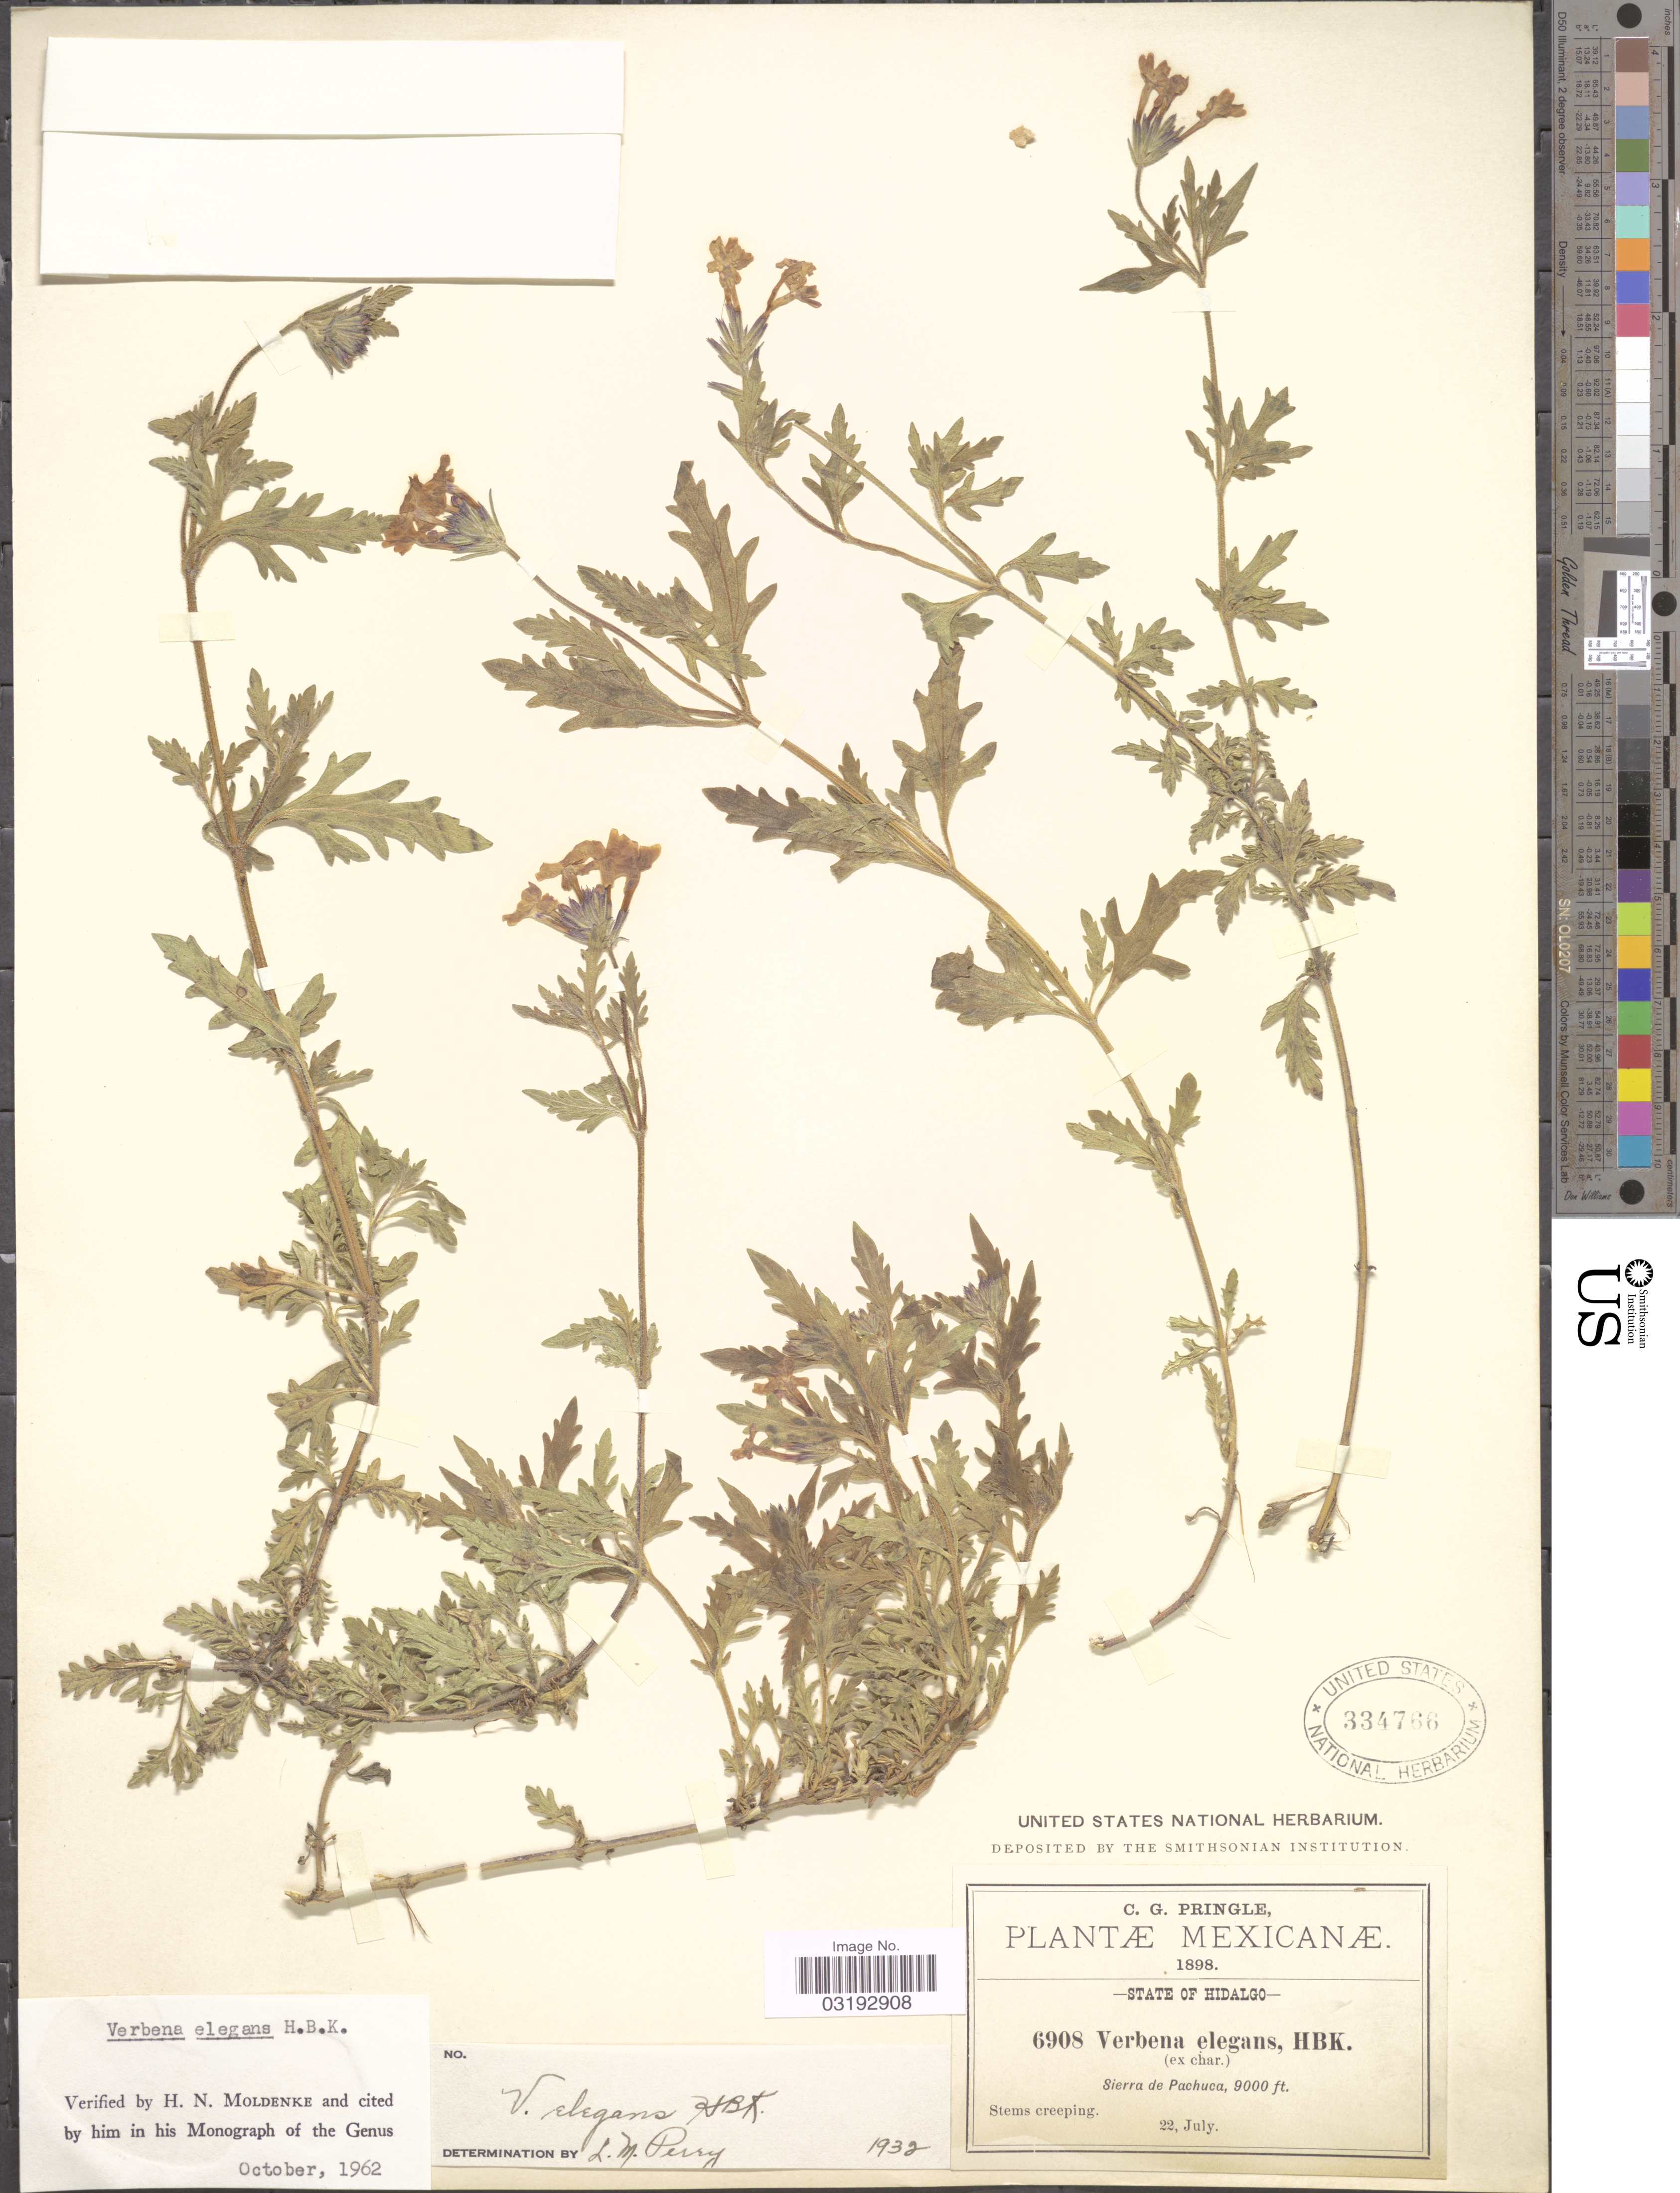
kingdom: Plantae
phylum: Tracheophyta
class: Magnoliopsida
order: Lamiales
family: Verbenaceae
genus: Verbena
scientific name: Verbena elegans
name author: Kunth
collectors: C. G. Pringle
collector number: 6908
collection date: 1898-07-22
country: Mexico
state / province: Hidalgo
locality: Sierra de Pachuca.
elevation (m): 2743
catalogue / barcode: US 334766